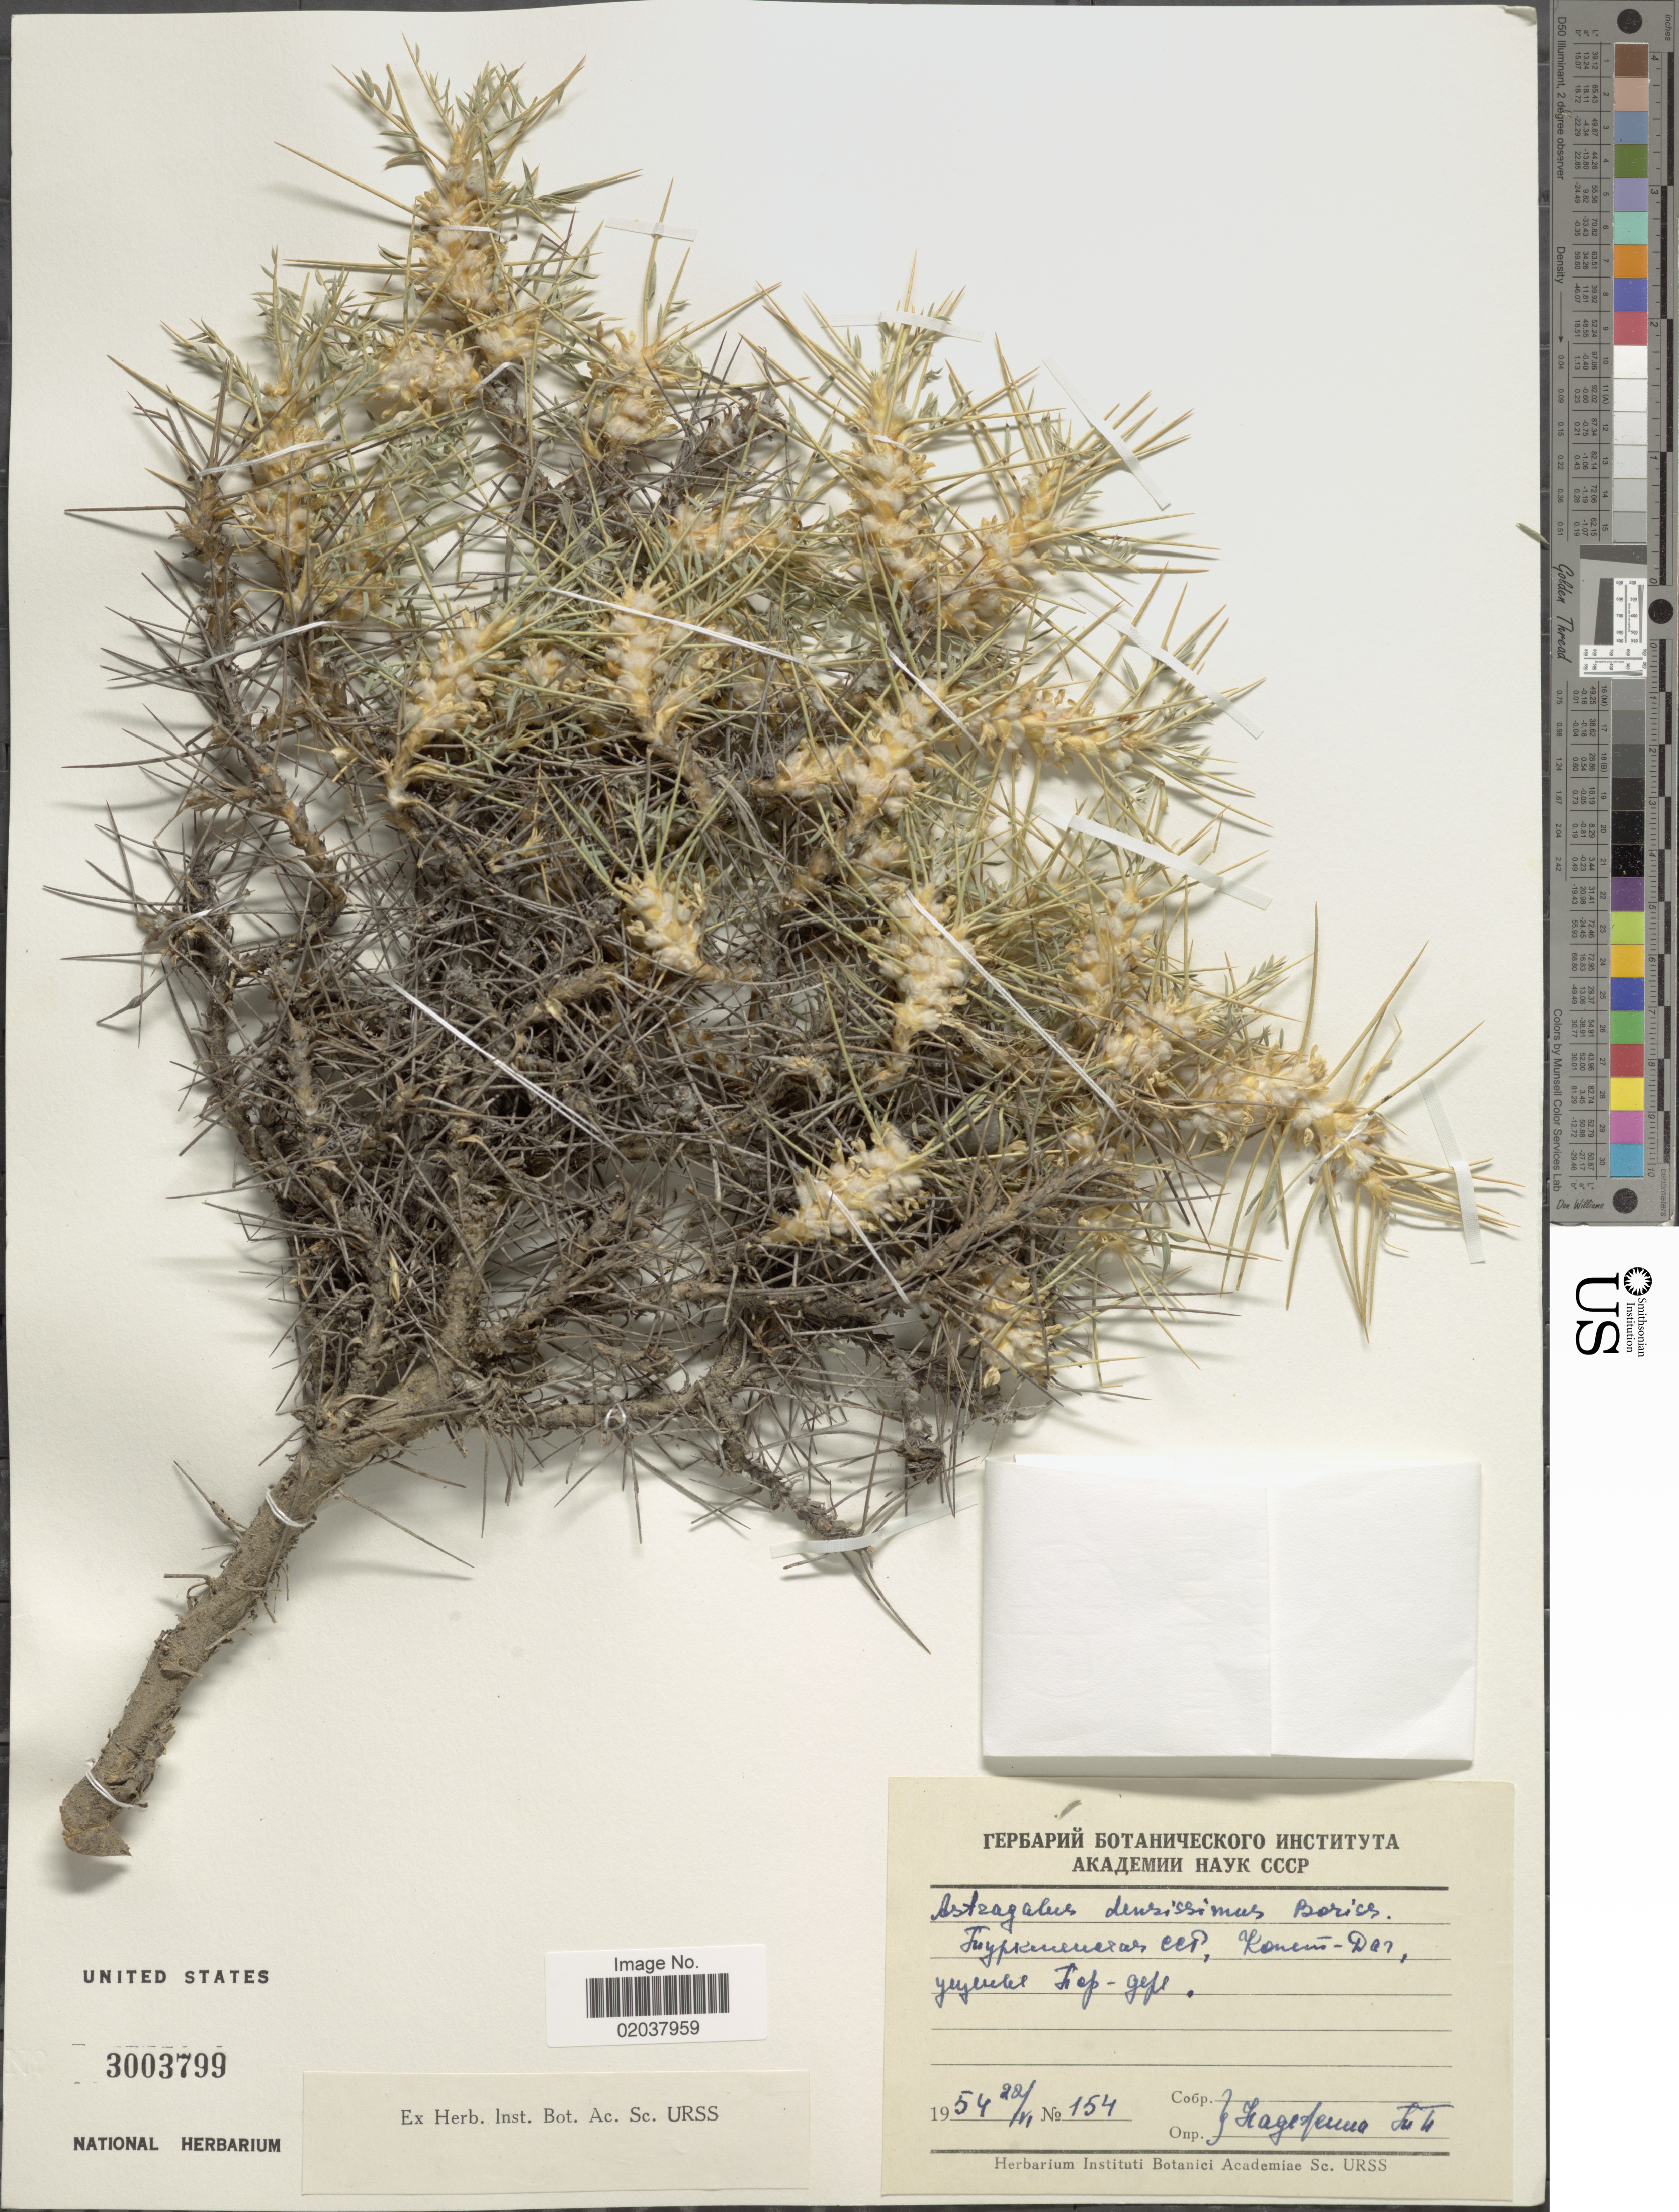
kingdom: Plantae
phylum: Tracheophyta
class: Magnoliopsida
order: Fabales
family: Fabaceae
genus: Astragalus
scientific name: Astragalus densissimus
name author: Boriss.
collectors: T. Nadezhdina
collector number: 154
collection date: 1954-06-22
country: Turkmenistan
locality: Kopet Dag Mountain Range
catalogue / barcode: US 3003799